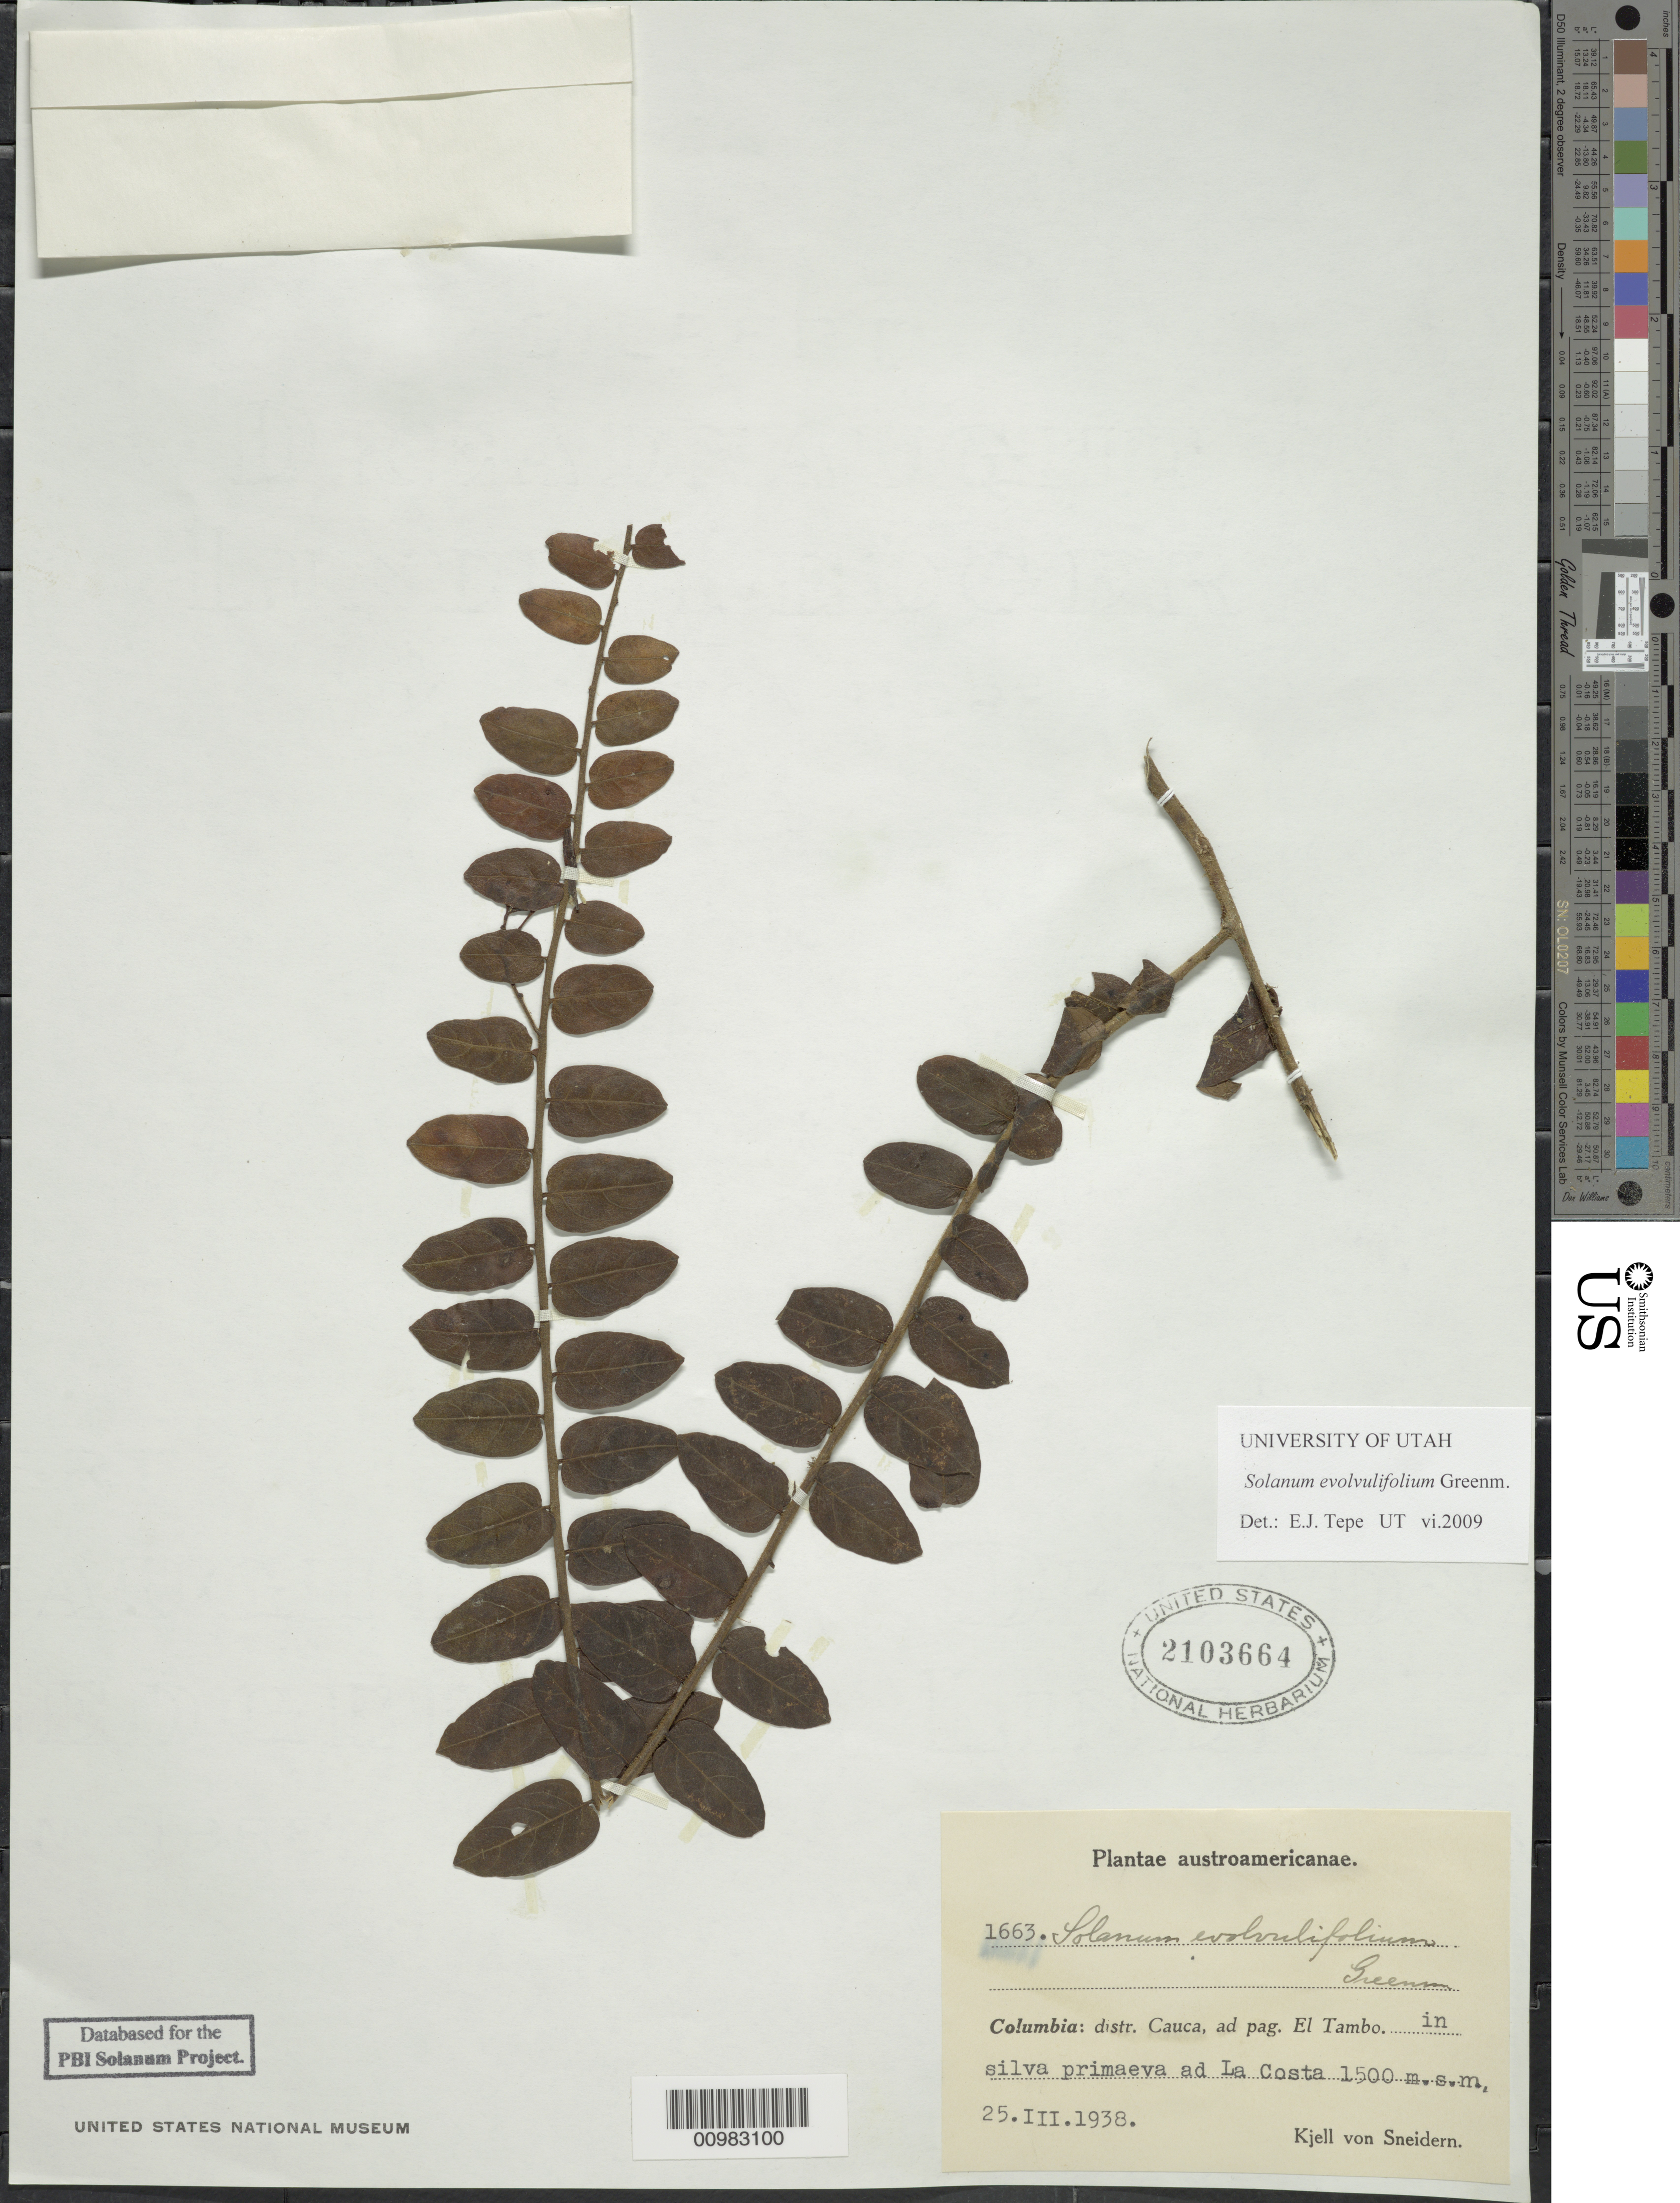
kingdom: Plantae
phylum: Tracheophyta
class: Magnoliopsida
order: Solanales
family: Solanaceae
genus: Solanum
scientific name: Solanum evolvulifolium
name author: Greenm. ex Donn. Sm.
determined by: Tepe, E. J., (UT)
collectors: K. von Sneidern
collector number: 1663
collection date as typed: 25 Mar 1938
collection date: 1938-03-25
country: Colombia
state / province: Cauca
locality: El Tambo in silva primaeva as La Costa.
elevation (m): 1500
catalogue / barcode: US 2103664